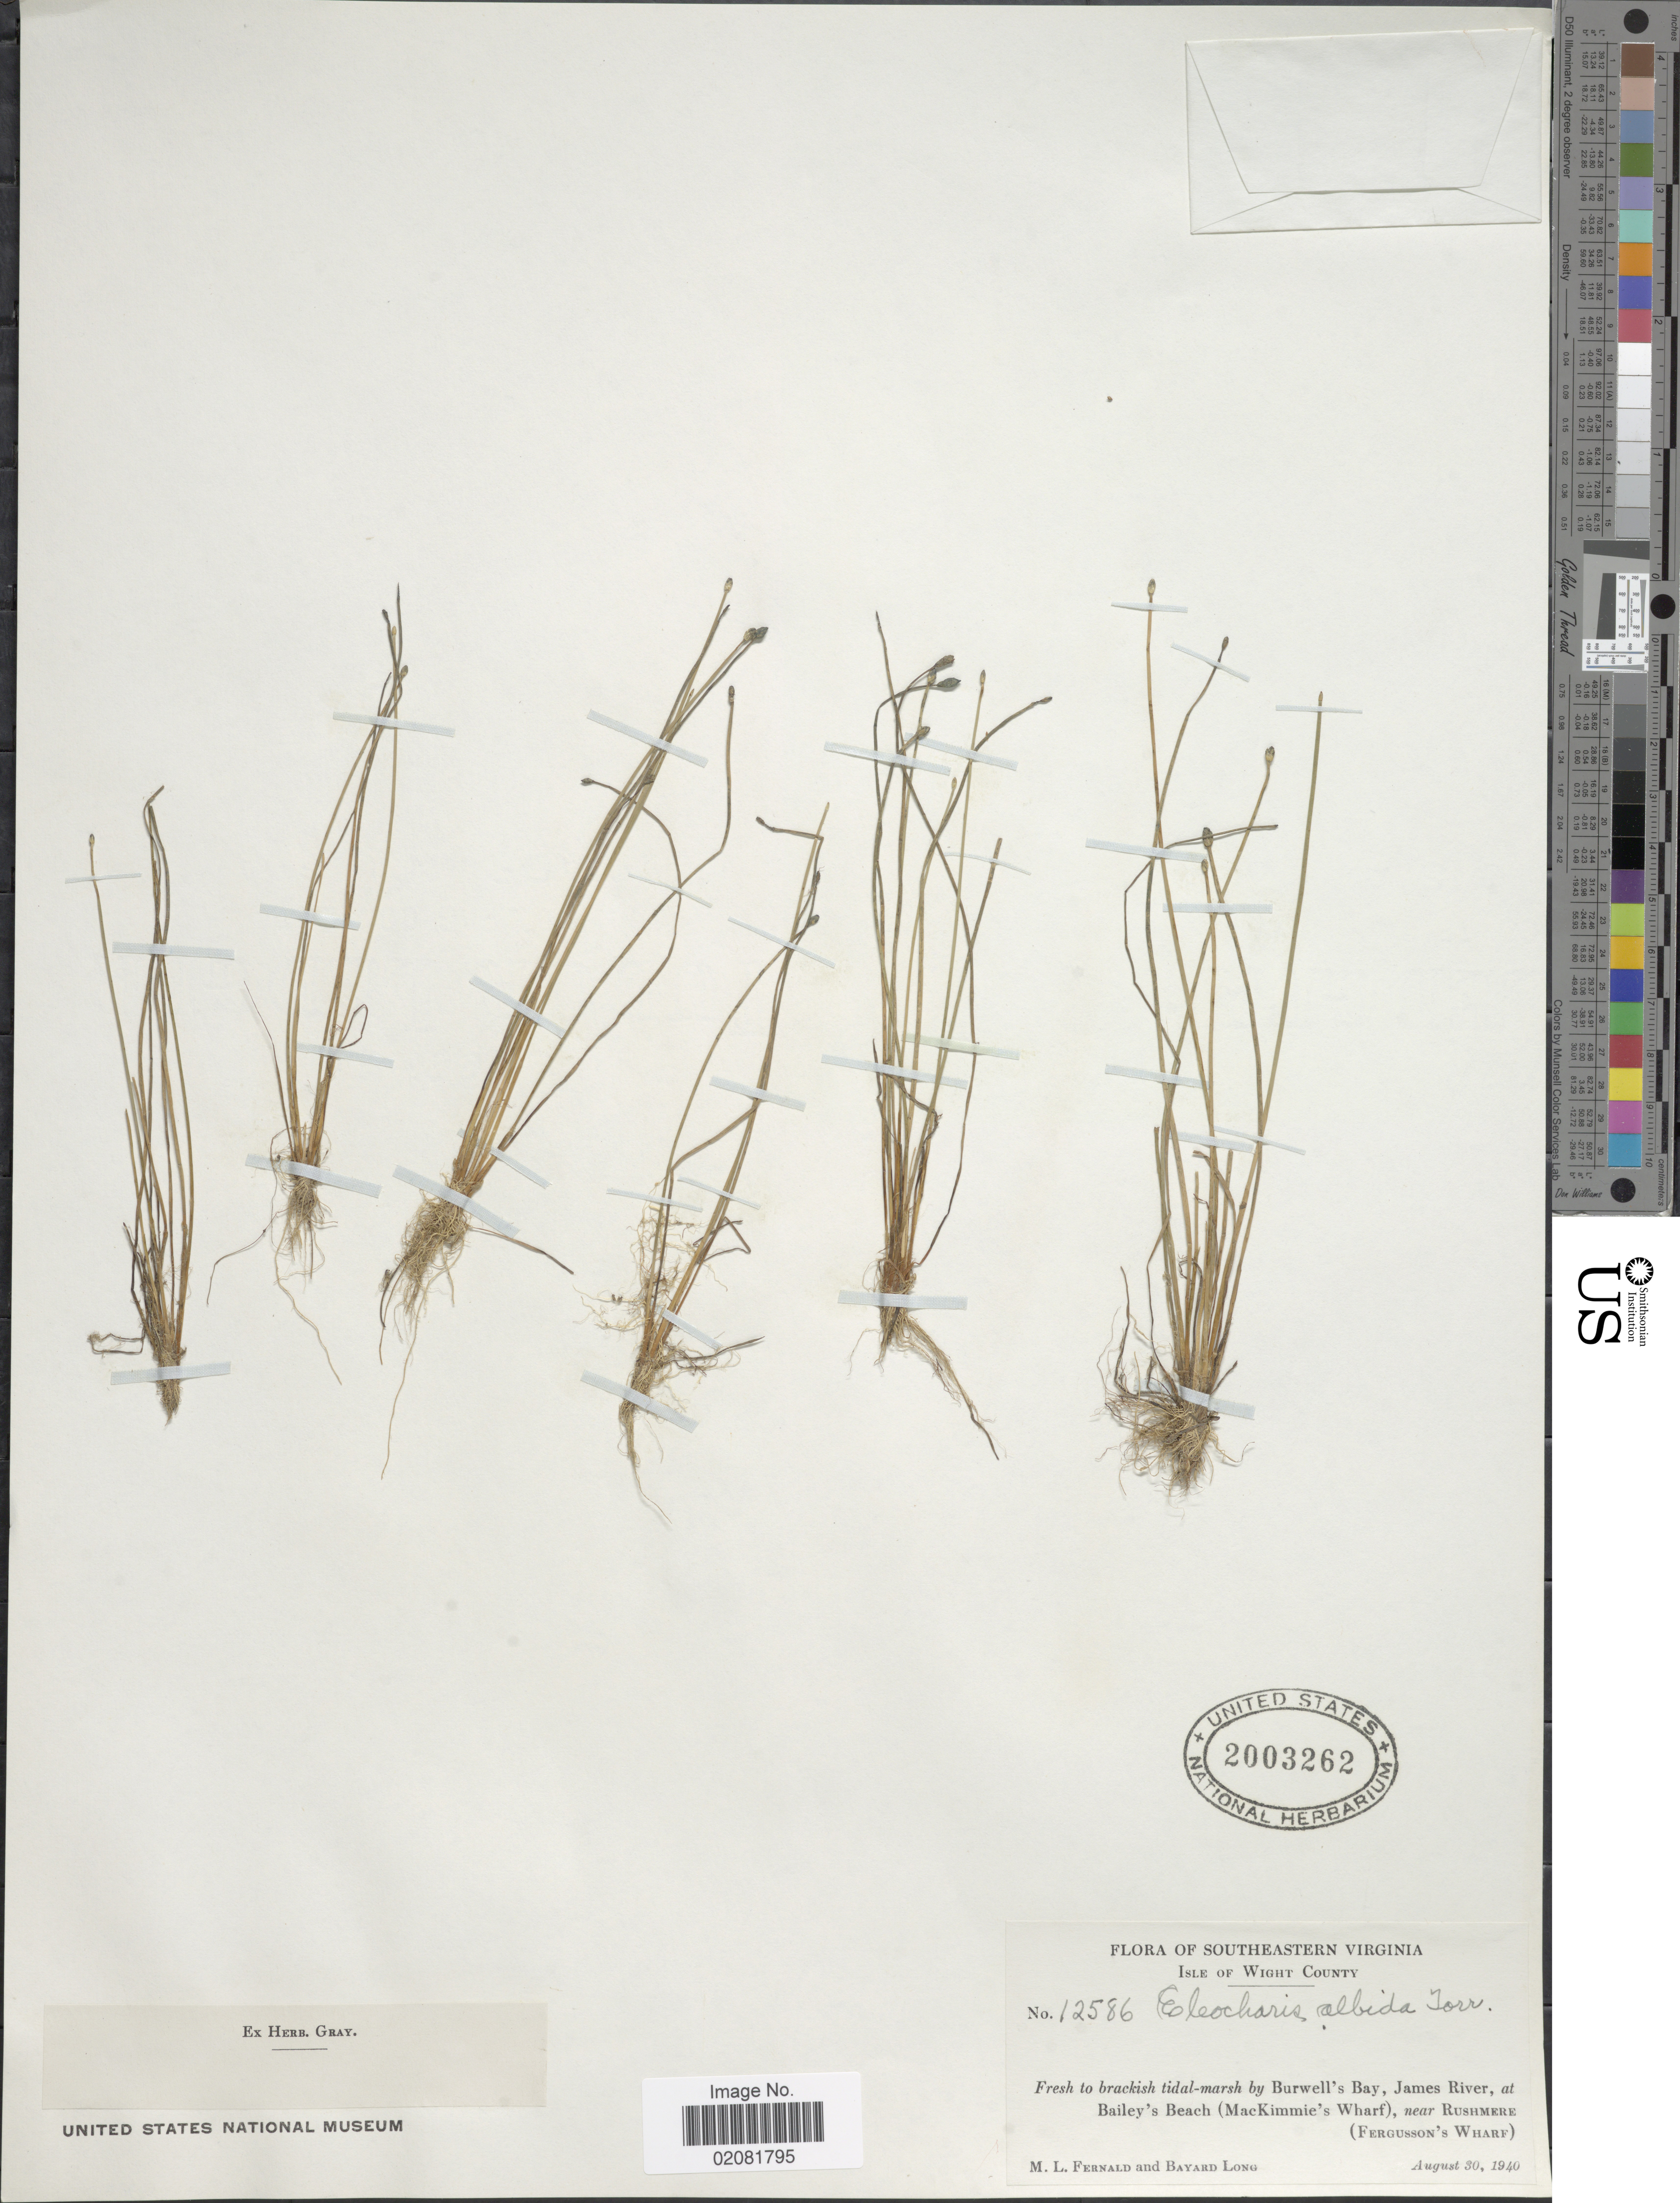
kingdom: Plantae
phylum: Tracheophyta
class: Liliopsida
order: Poales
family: Cyperaceae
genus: Eleocharis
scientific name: Eleocharis albida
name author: Torr.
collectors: M. L. Fernald & B. Long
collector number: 12586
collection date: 1940-08-30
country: United States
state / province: Virginia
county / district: Isle of Wight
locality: Southeastern Virginia, Isle of Wight County, Burwell's Bay, james River at Biley's Beach (MacKimmie's Wharf), near Rushmere (Fergusson's Wharf)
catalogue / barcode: US 2003262